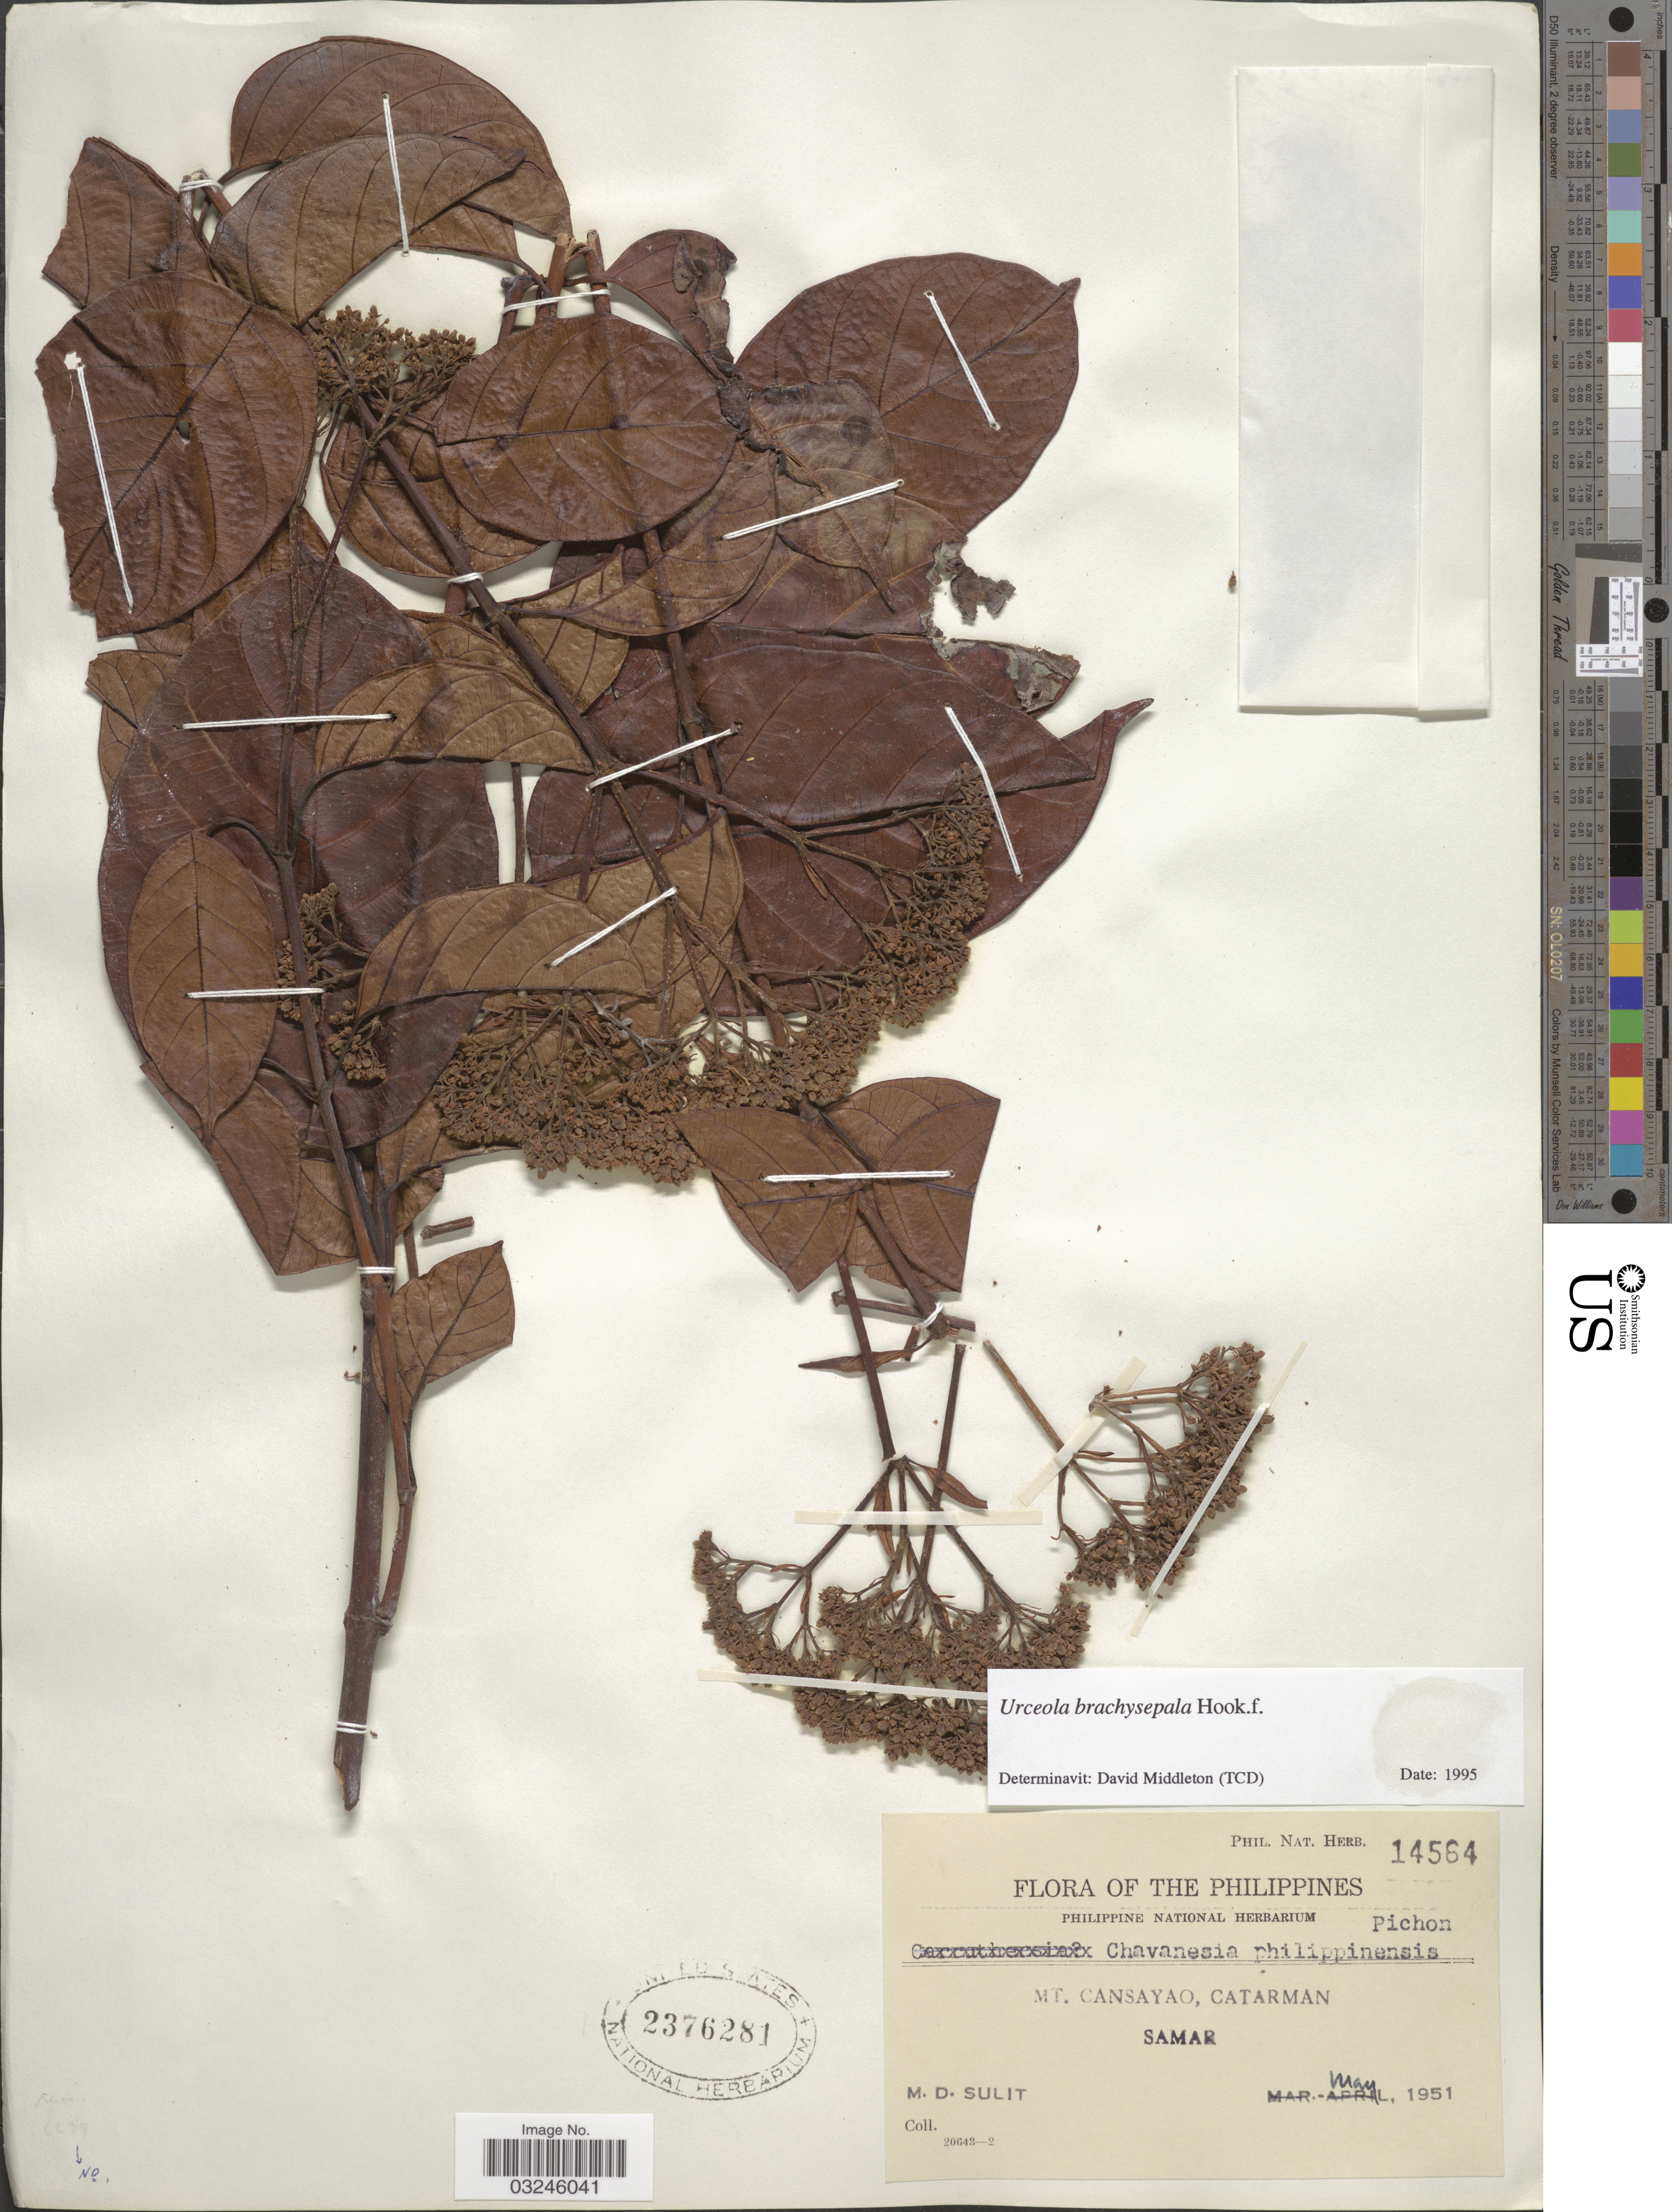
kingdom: Plantae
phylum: Tracheophyta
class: Magnoliopsida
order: Gentianales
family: Apocynaceae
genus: Urceola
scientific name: Urceola brachysepala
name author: Hook. f.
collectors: M. Sulit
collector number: Phil. Nat. Herb. 14564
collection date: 1951-05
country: Philippines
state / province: Eastern Visayas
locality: Mt. Cansayao, Catarman, Samar.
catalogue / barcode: US 2376281